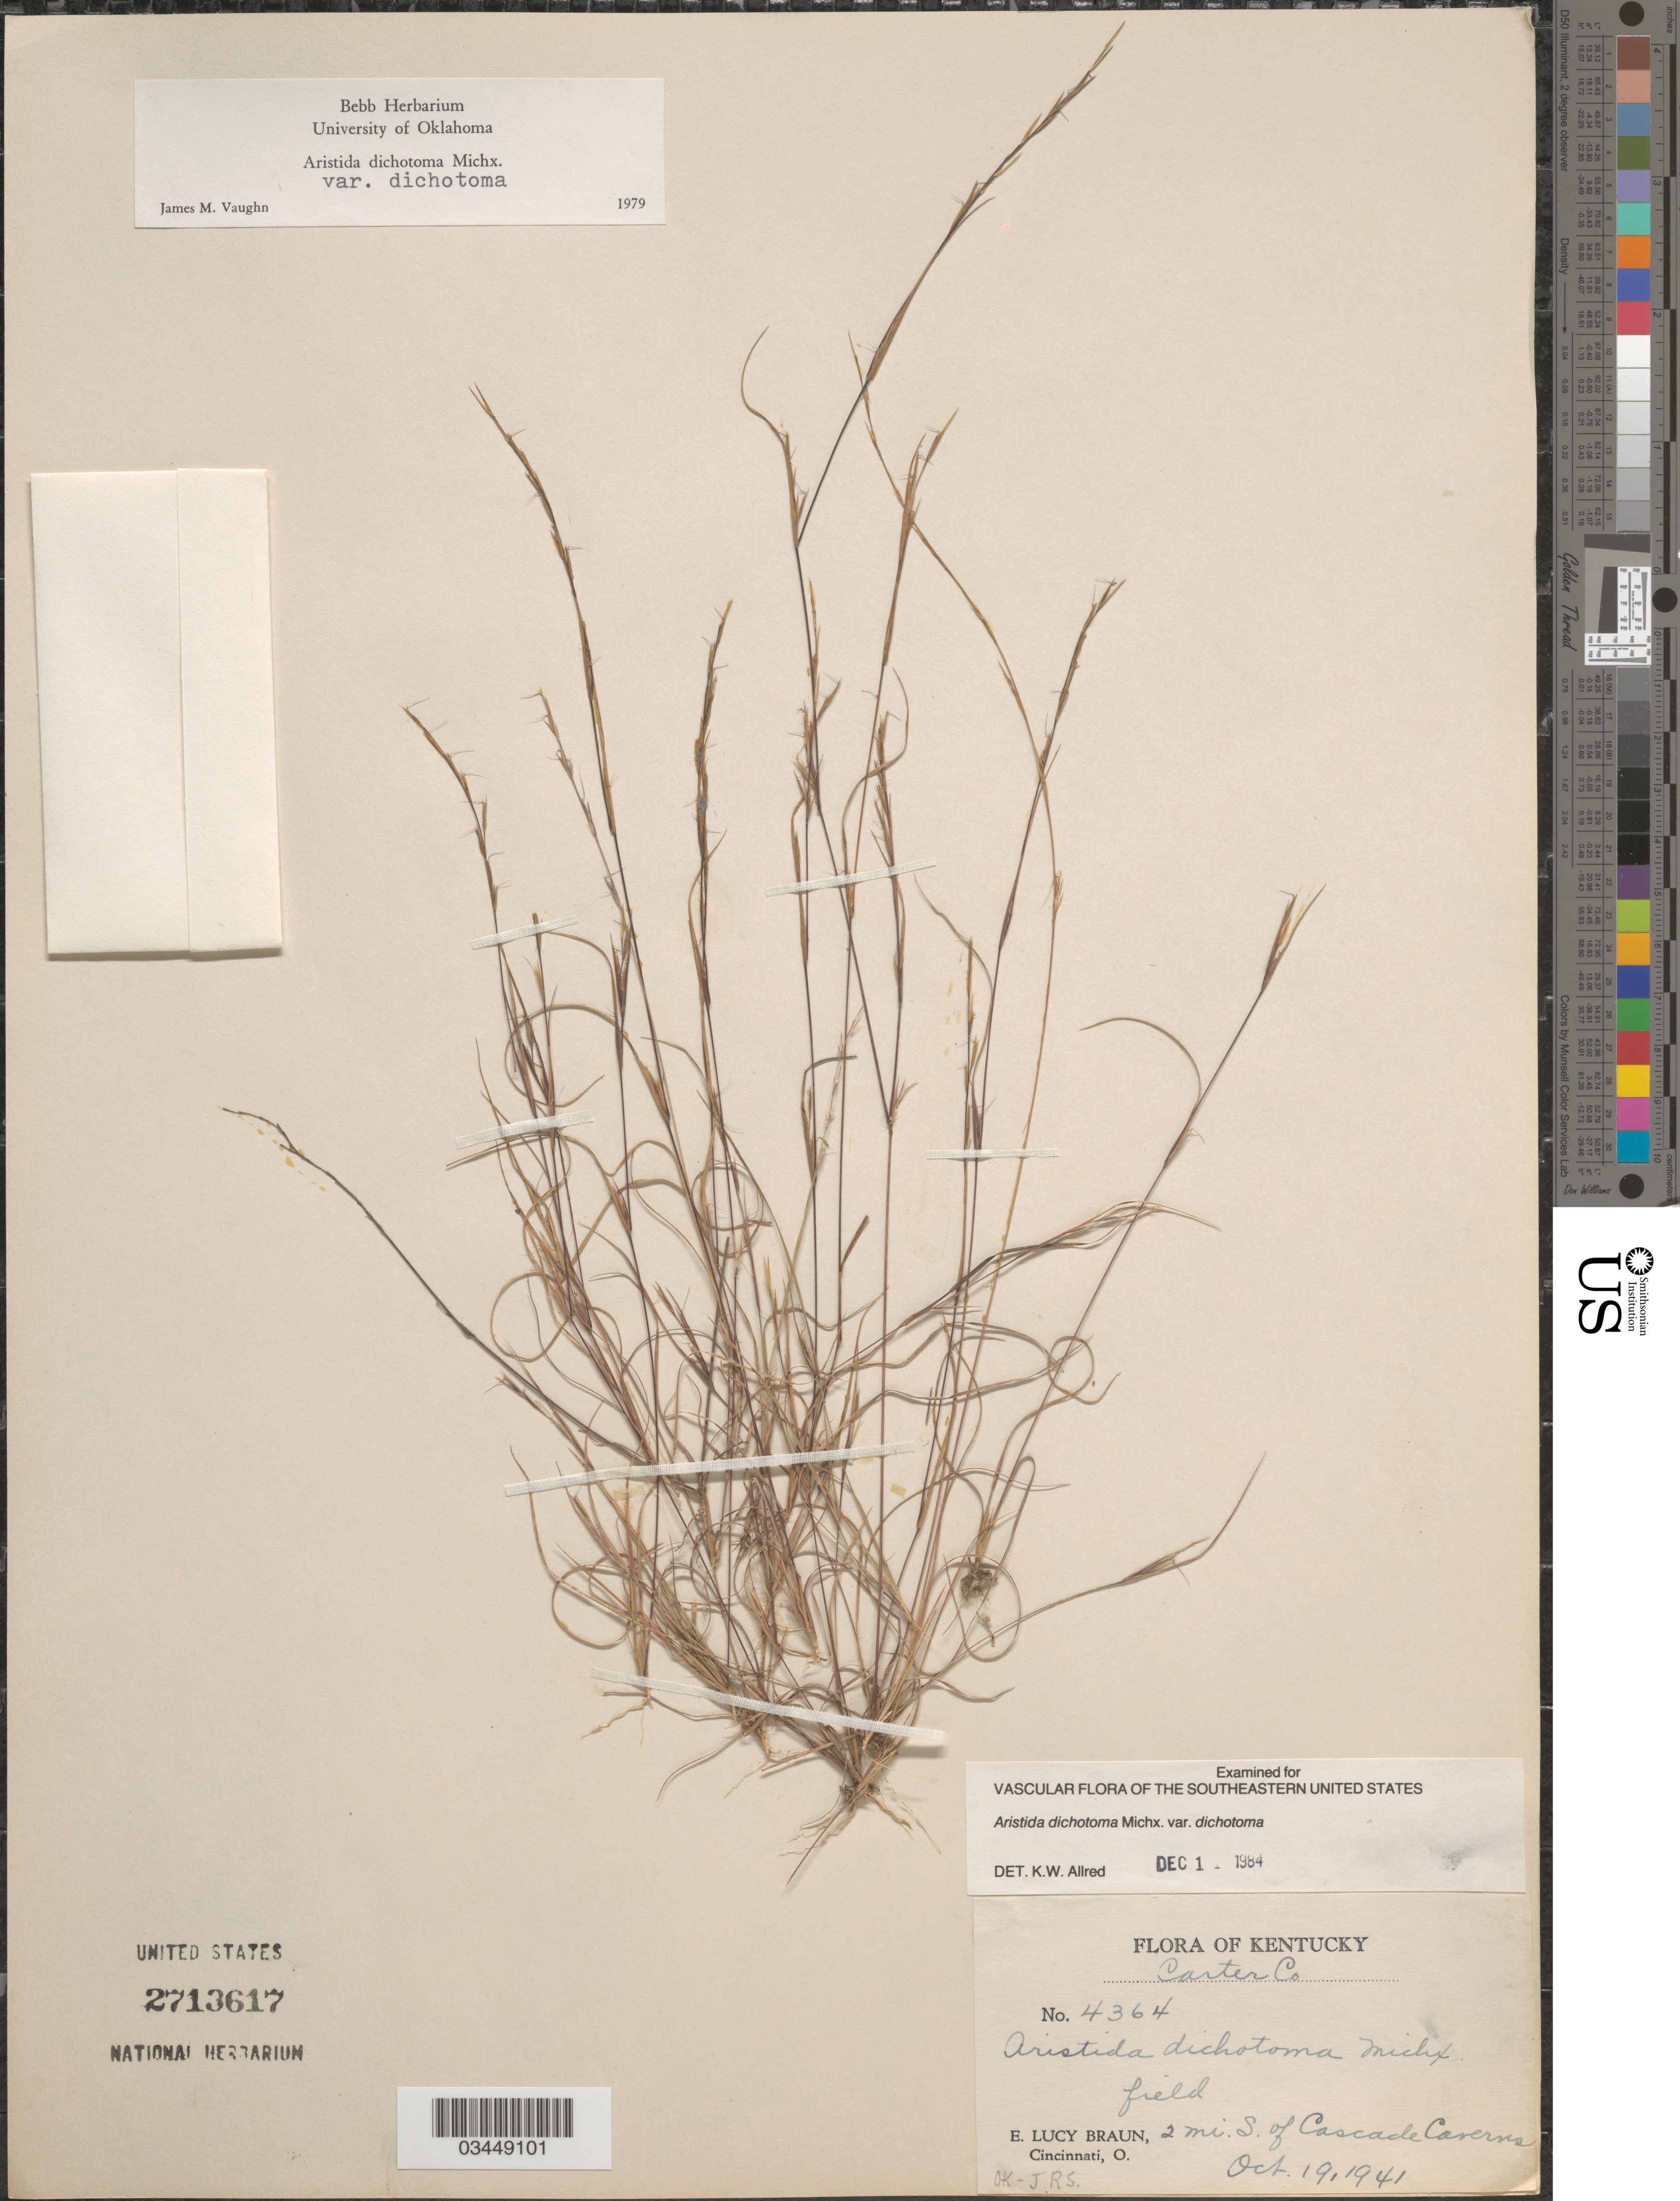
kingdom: Plantae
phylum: Tracheophyta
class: Liliopsida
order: Poales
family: Poaceae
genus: Aristida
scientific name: Aristida dichotoma var. dichotoma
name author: Michx.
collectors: E. L. Braun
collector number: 4364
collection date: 1941-10-19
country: United States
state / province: Kentucky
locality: Carter Co. 2 mi. S. of Cascade Caverns.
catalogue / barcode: US 2713617